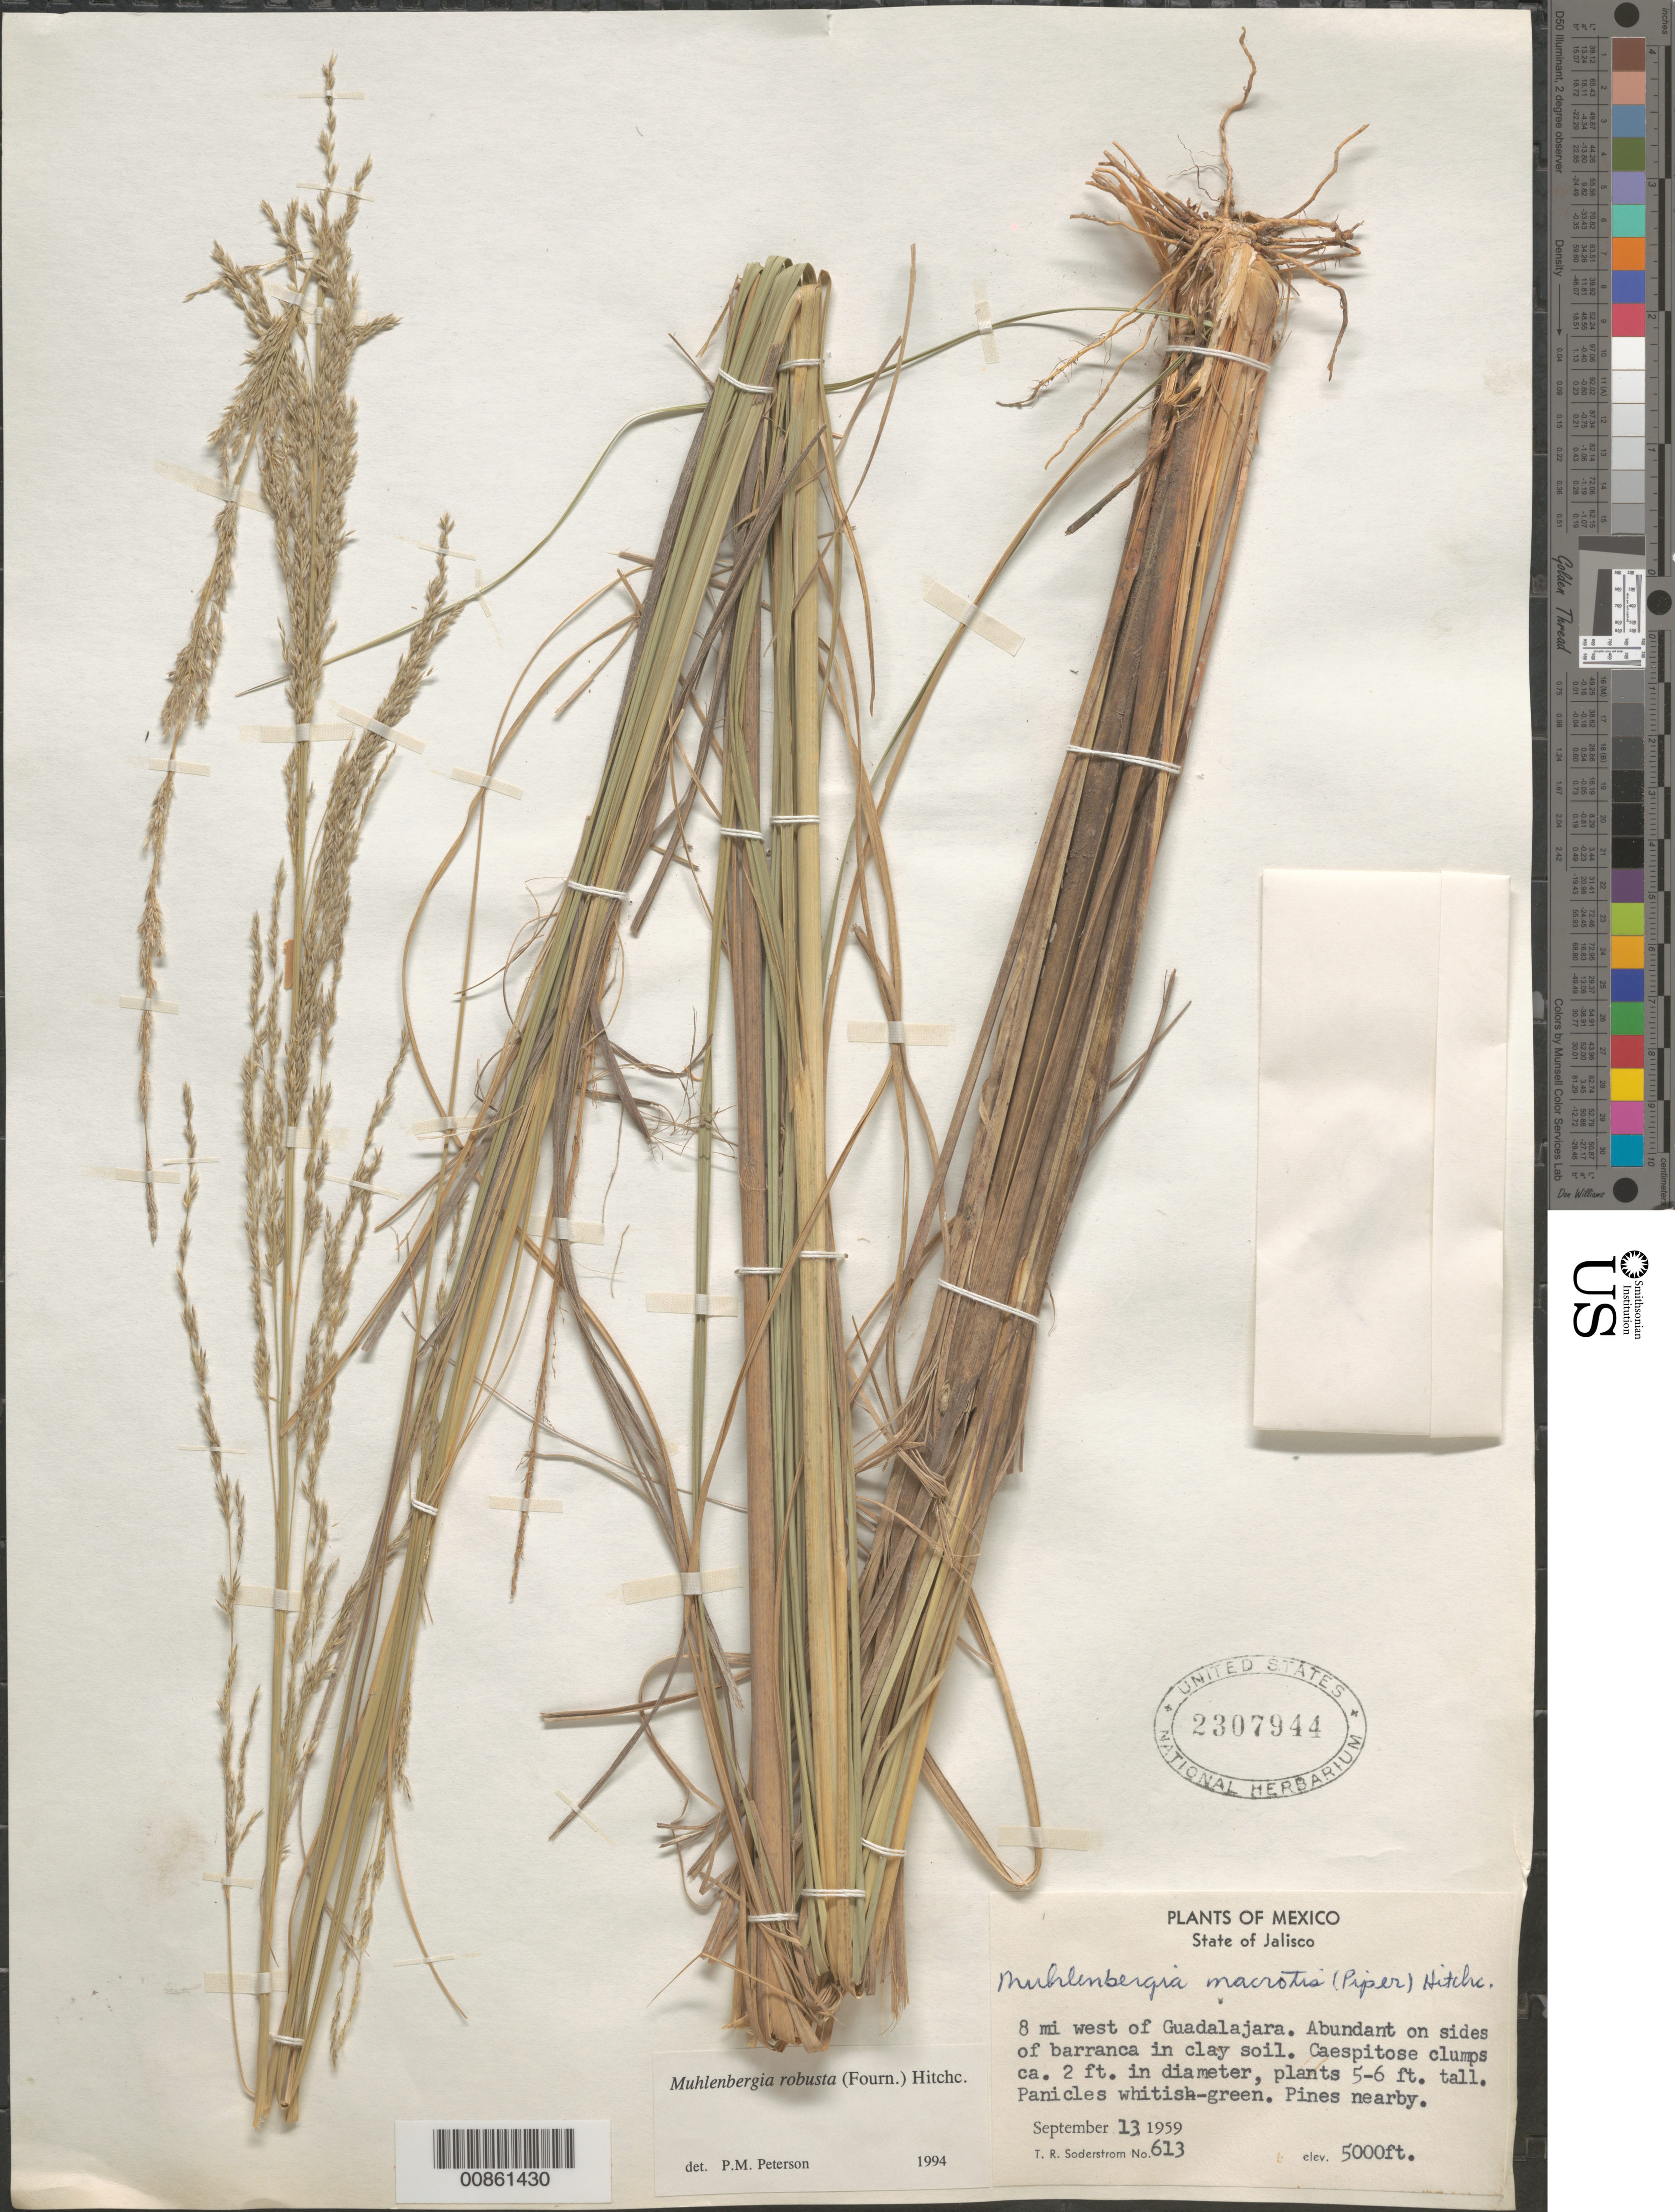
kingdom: Plantae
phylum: Tracheophyta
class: Liliopsida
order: Poales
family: Poaceae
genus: Muhlenbergia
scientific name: Muhlenbergia robusta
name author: (E. Fourn.) Hitchc.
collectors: T. R. Soderstrom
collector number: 613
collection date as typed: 13 Sep 1959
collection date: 1959-09-13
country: Mexico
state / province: Jalisco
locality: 8 mi W of Guadalajara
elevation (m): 1524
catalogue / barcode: US 2307944